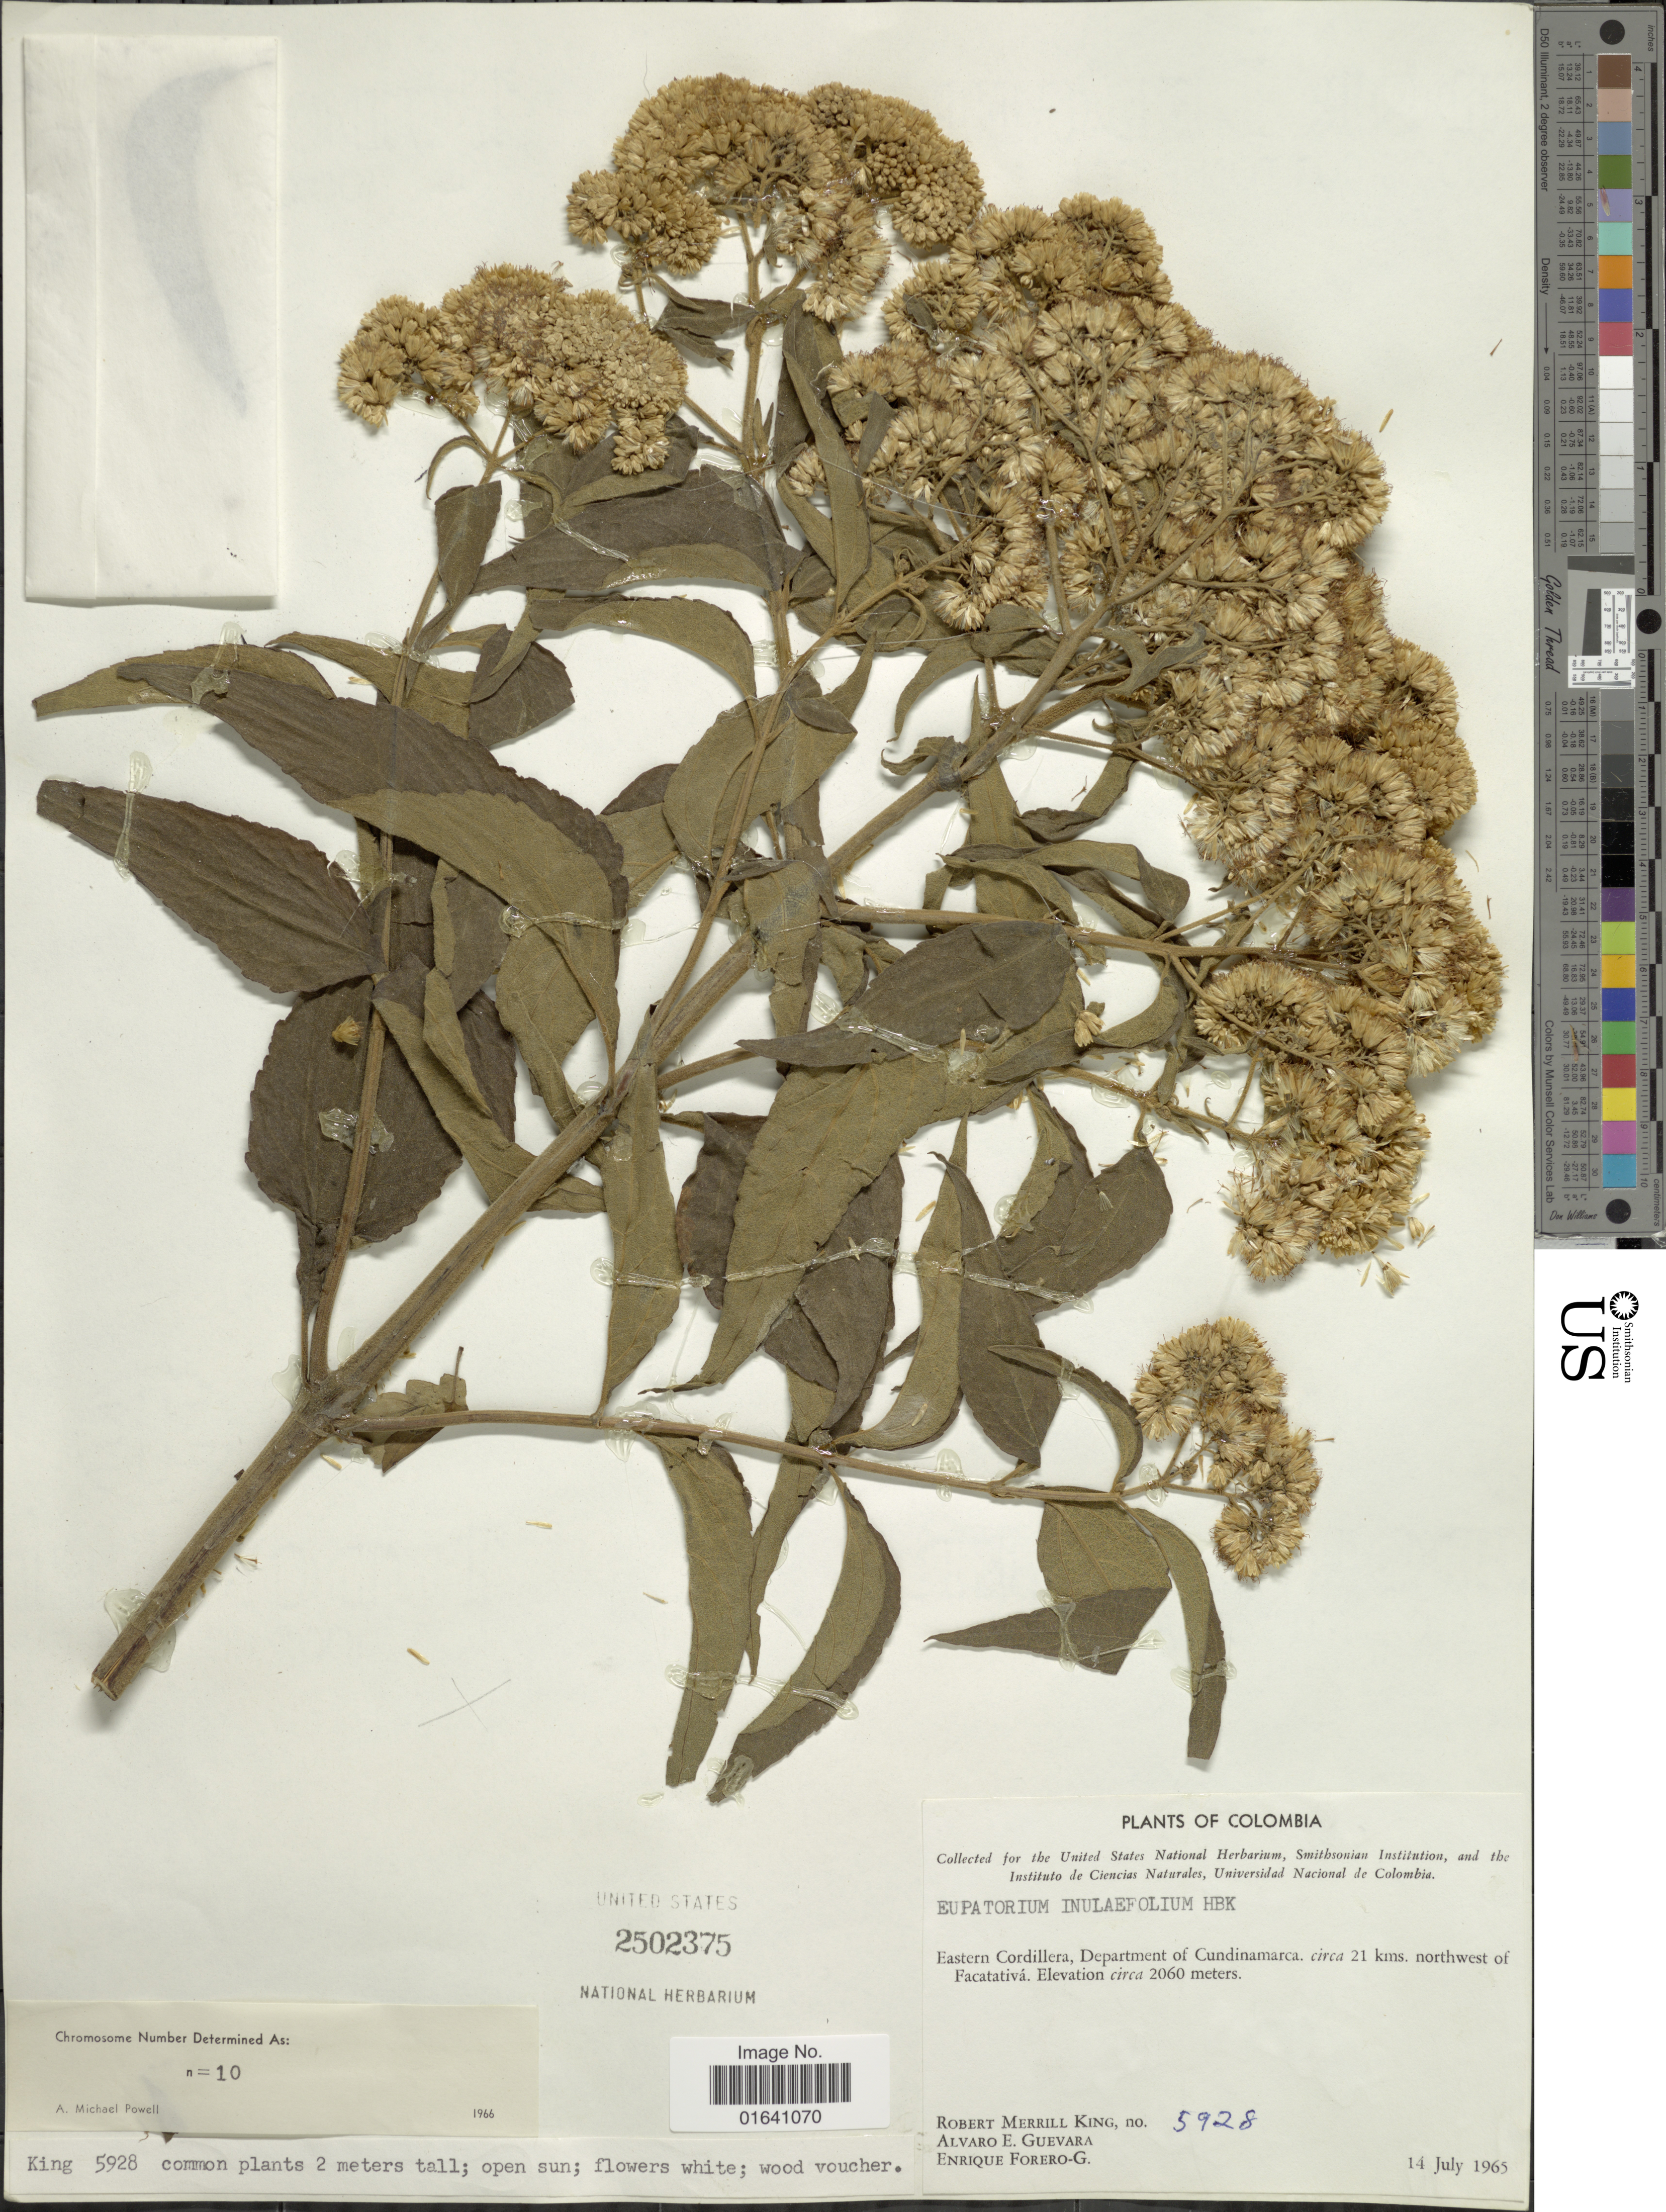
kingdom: Plantae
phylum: Tracheophyta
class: Magnoliopsida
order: Asterales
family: Asteraceae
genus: Austroeupatorium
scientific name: Austroeupatorium inulaefolium var. suaveolens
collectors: R. M. King, A. E. Guevara & E. Forero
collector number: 5928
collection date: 1965-07-14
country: Colombia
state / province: Cundinamarca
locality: Eastern Cordillera, Department of Cundinamarca. circa 21 kms northwst of Facatativá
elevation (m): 2060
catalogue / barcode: US 2502375